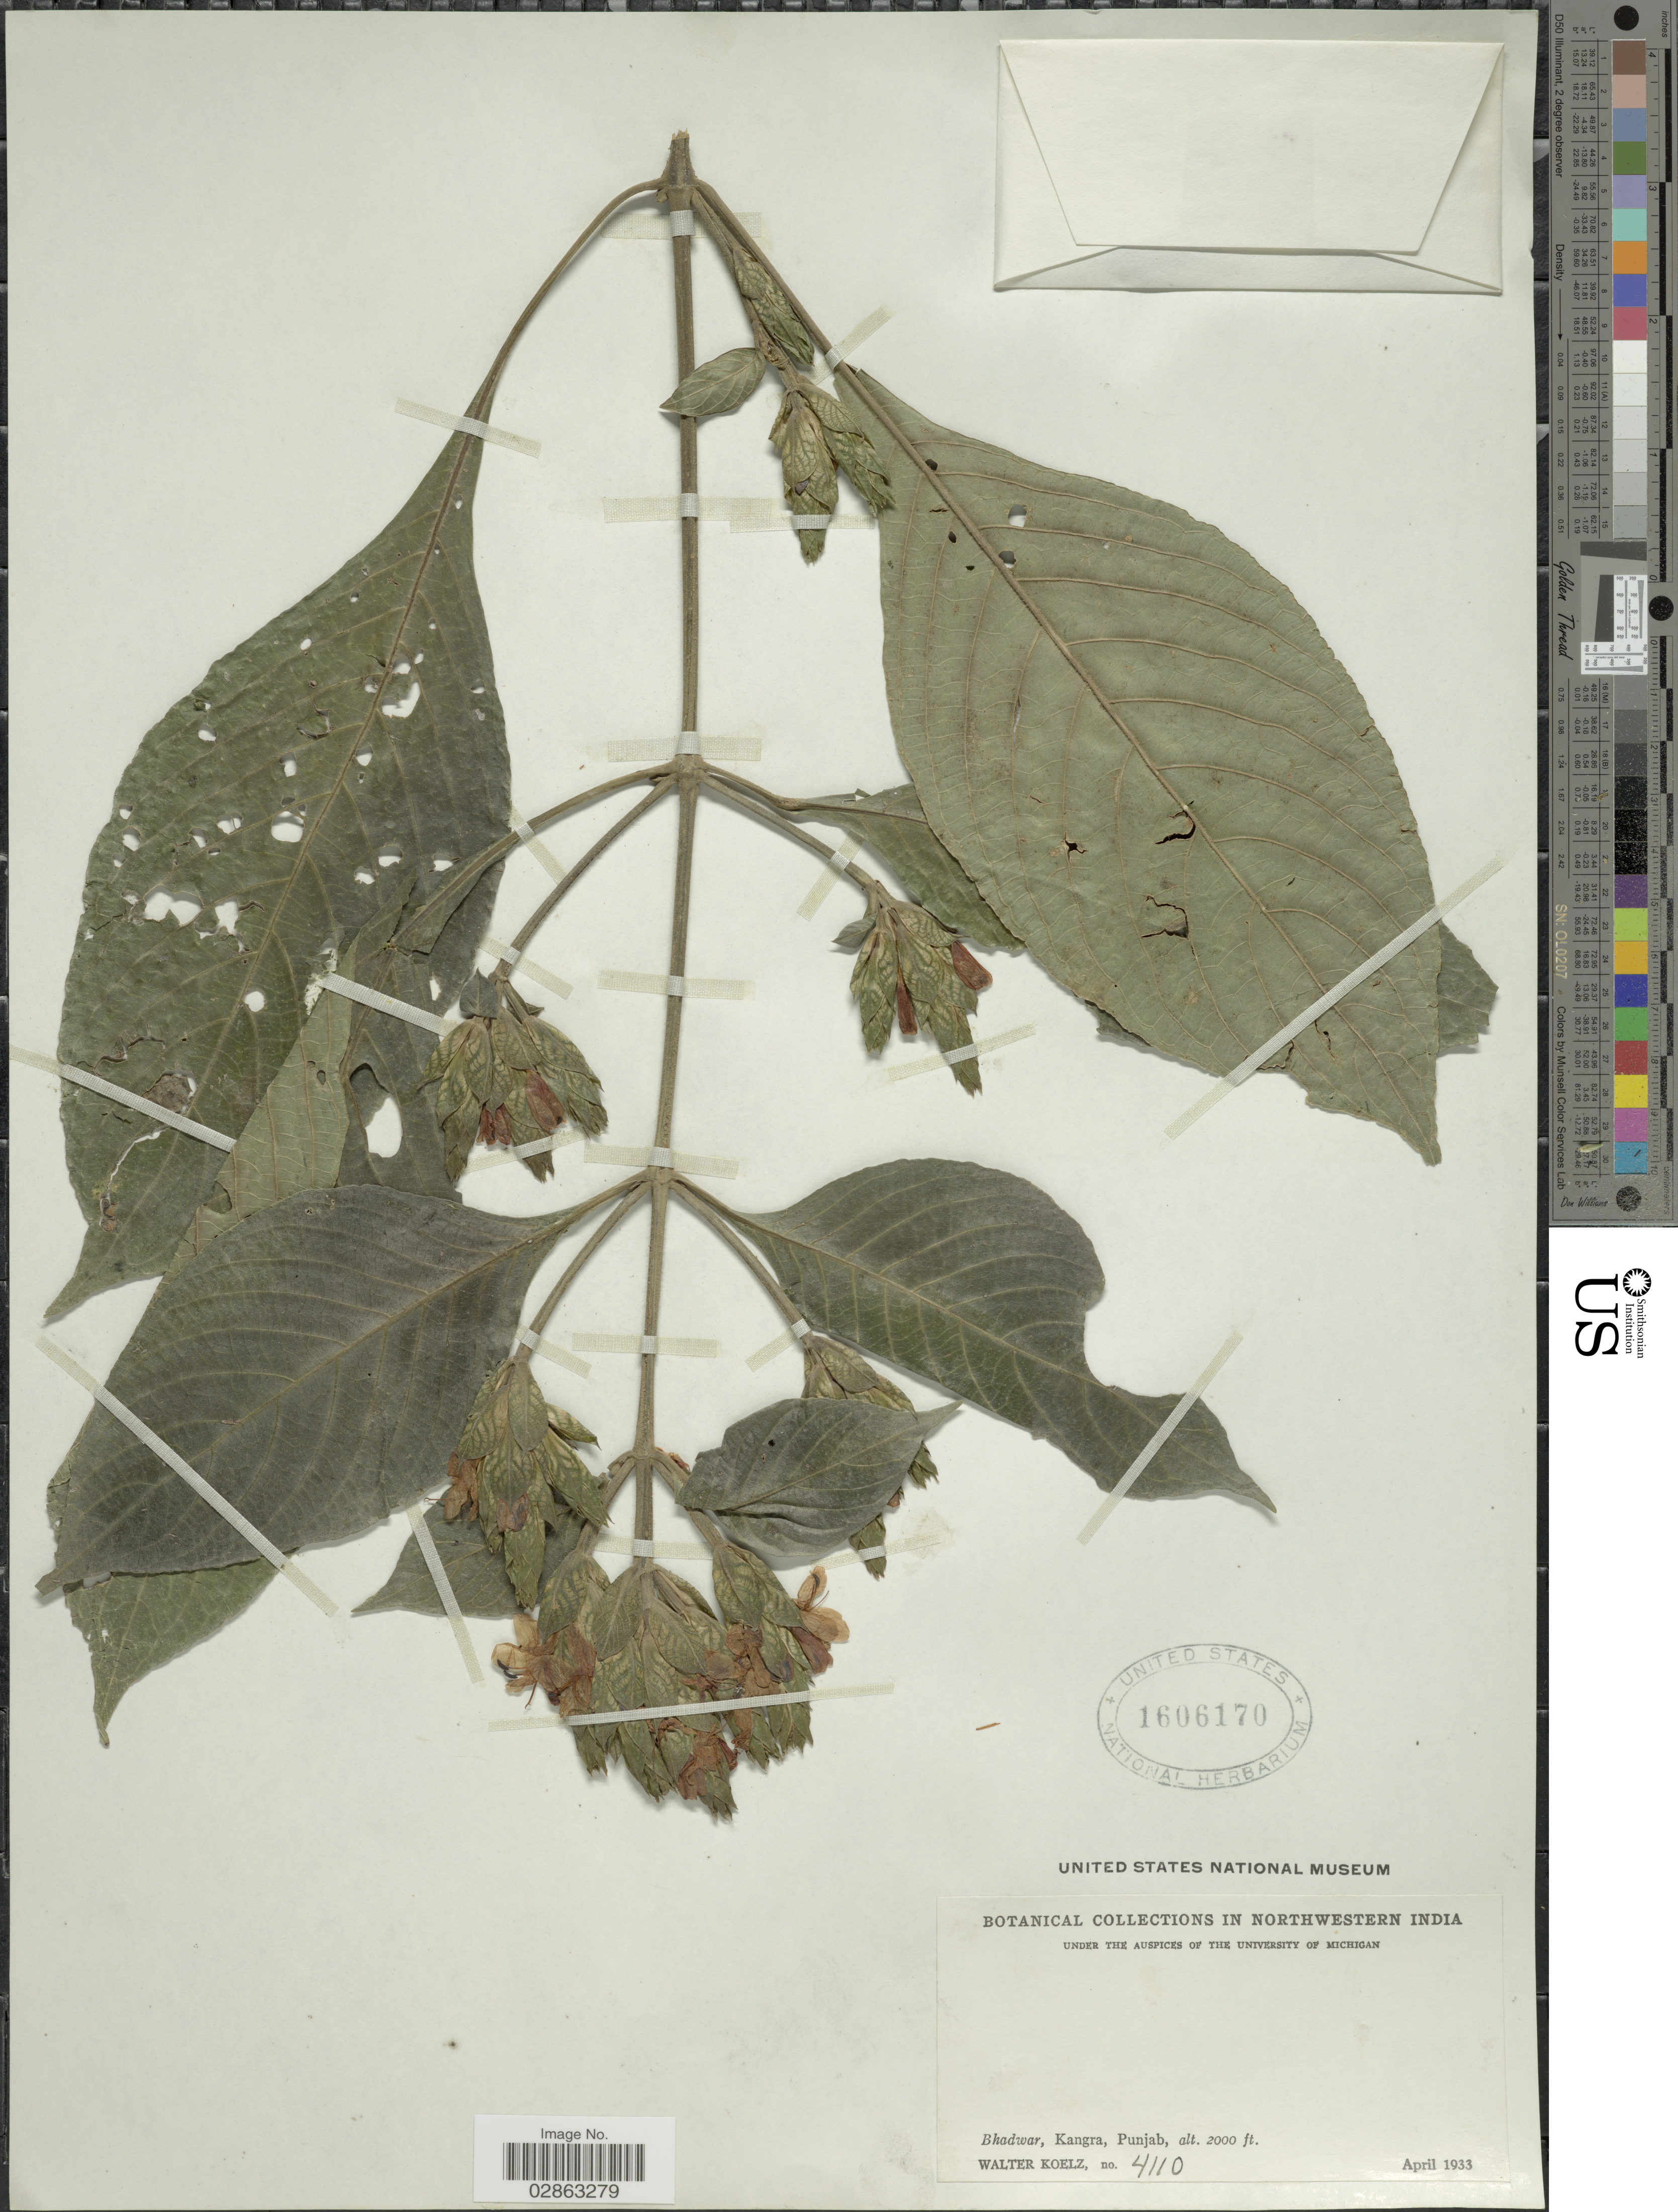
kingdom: Plantae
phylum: Tracheophyta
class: Magnoliopsida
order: Lamiales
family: Acanthaceae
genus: Eranthemum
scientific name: Eranthemum pulchellum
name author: Andrews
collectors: W. N. Koelz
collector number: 4110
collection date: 1933-04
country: India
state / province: Himachal Pradesh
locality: Northwestern India. Bhadwar, Kangra.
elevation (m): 610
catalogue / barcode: US 1606170